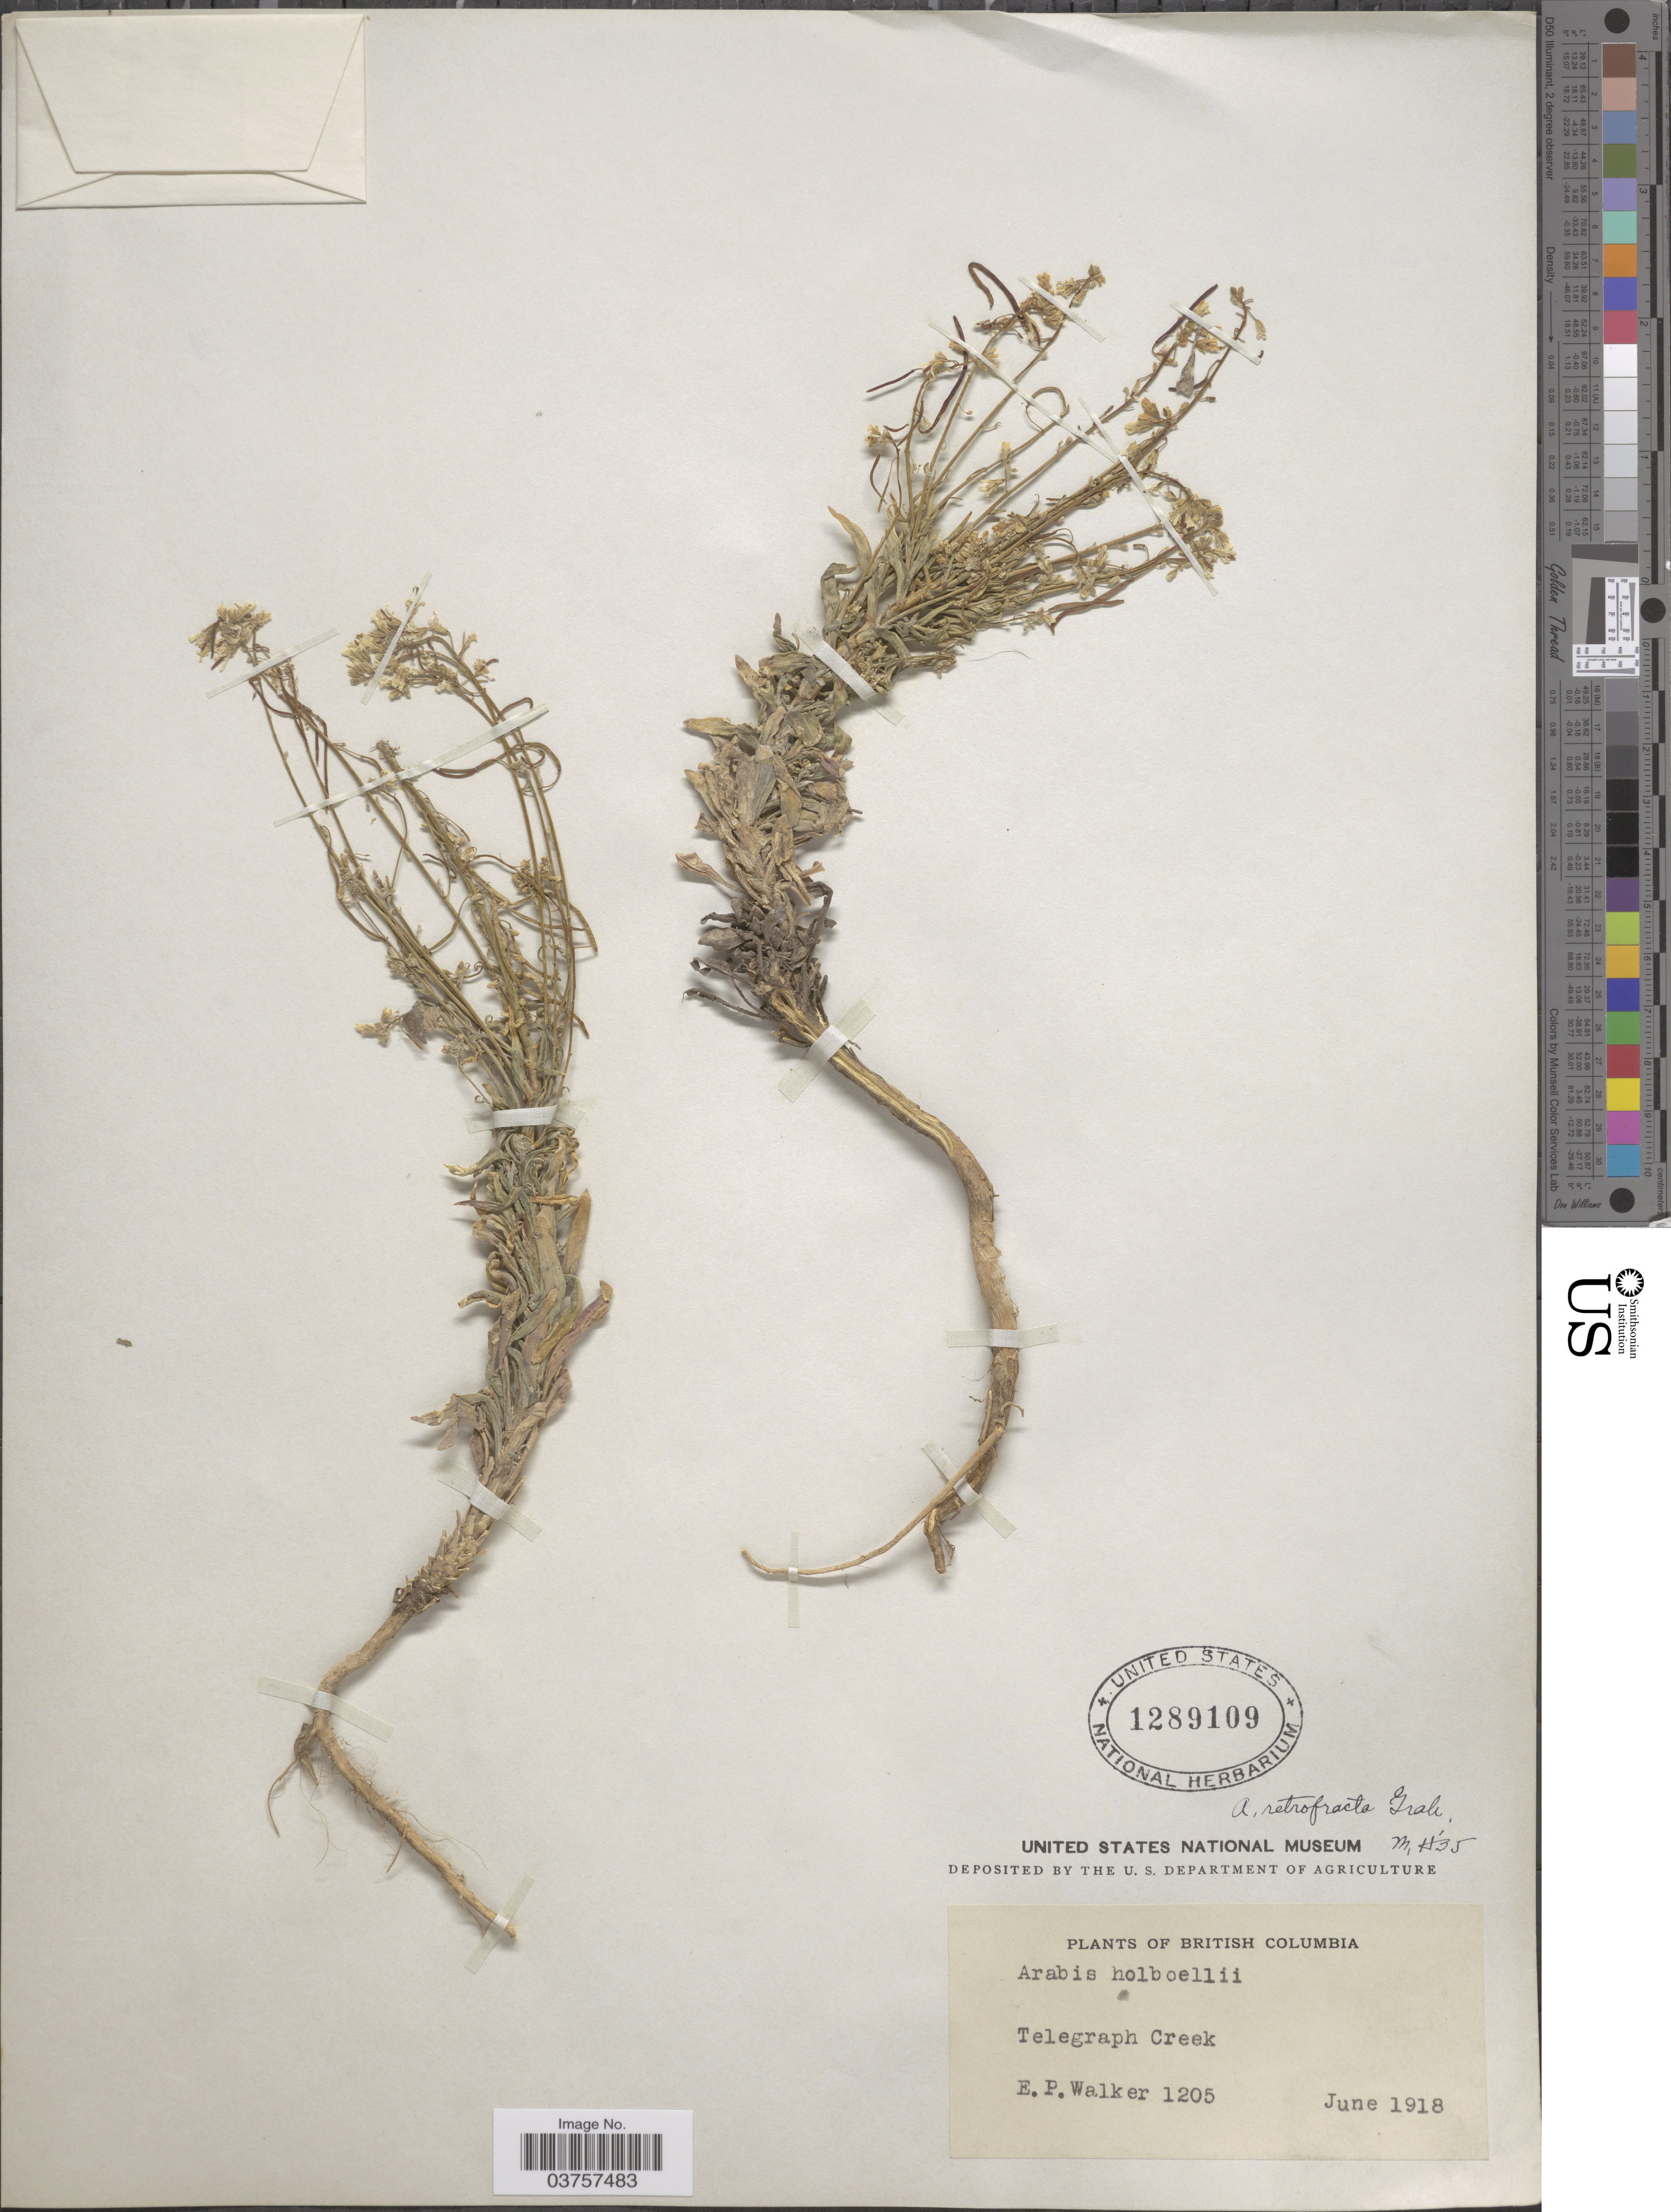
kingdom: Plantae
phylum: Tracheophyta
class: Magnoliopsida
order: Brassicales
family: Brassicaceae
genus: Arabis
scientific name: Arabis holboellii var. retrofracta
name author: Rydb.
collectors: E. Walker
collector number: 1205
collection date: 1918-06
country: Canada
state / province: British Columbia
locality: Telegraph Creek.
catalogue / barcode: US 1289109